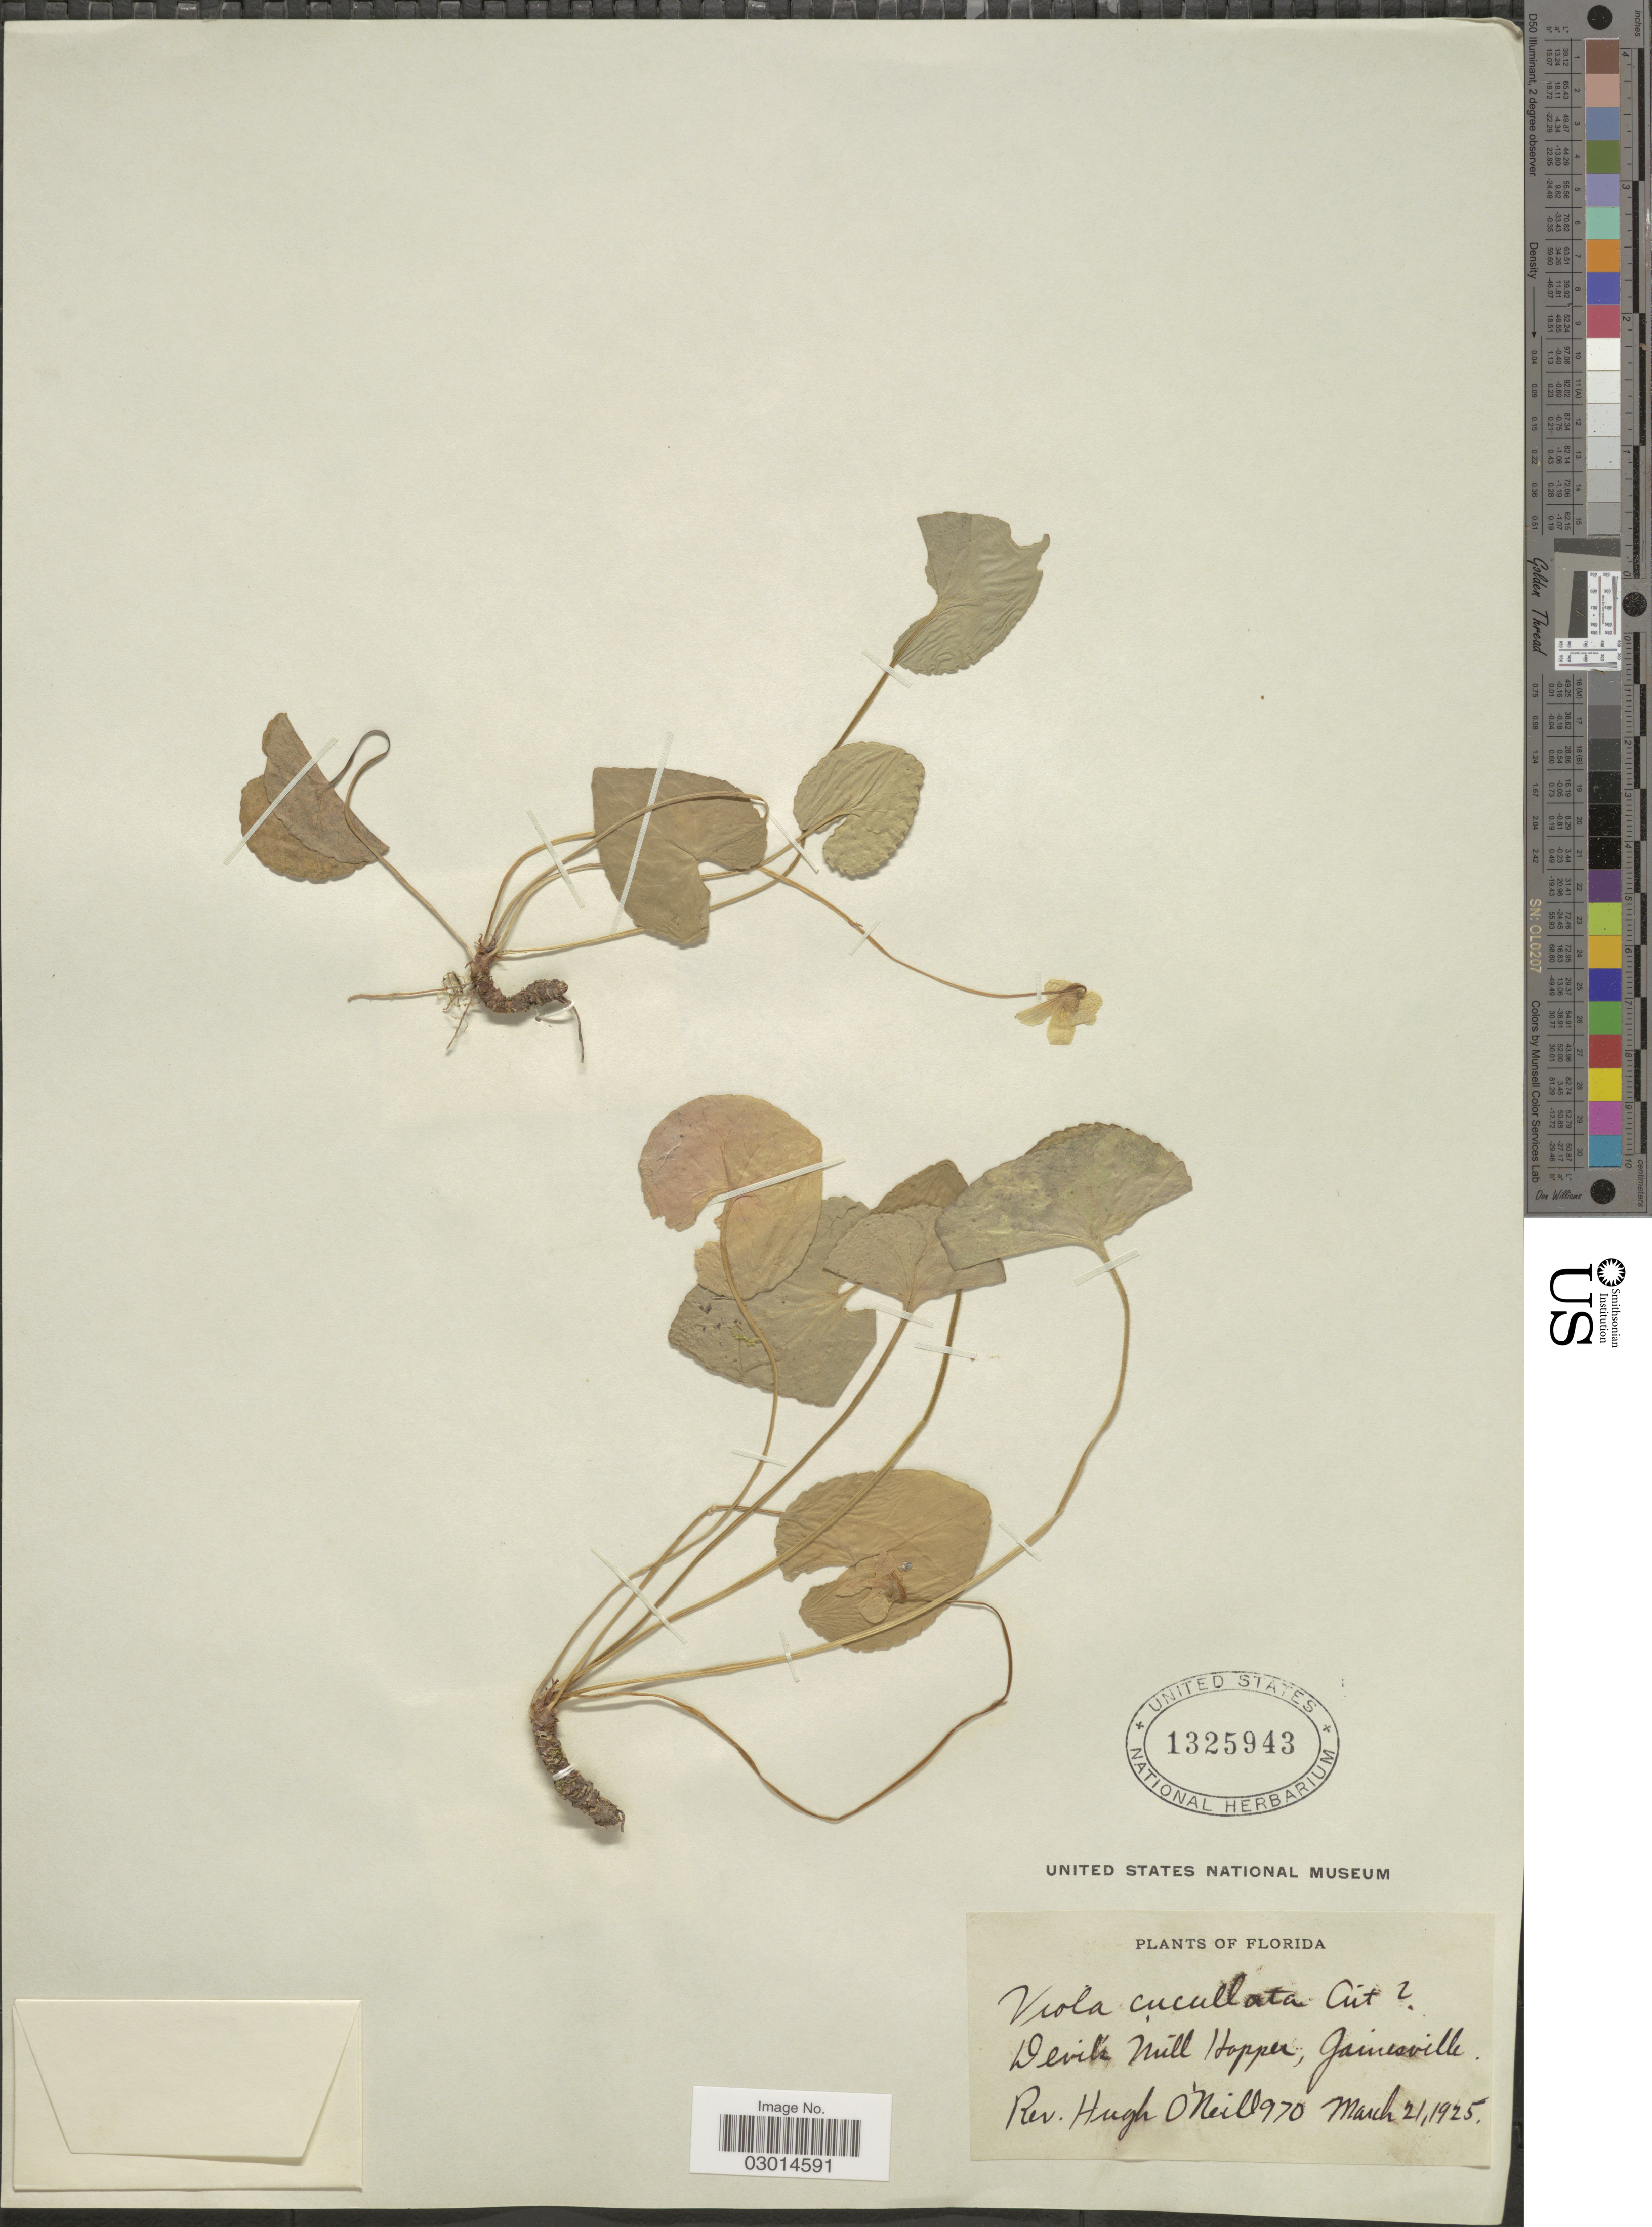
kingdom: Plantae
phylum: Tracheophyta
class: Magnoliopsida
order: Malpighiales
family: Violaceae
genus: Viola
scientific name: Viola cucullata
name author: Aiton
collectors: H. O'Neill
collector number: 970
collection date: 1925-03-21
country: United States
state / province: Florida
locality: Devil's Mill Hopper, Gainesville.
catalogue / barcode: US 1325943